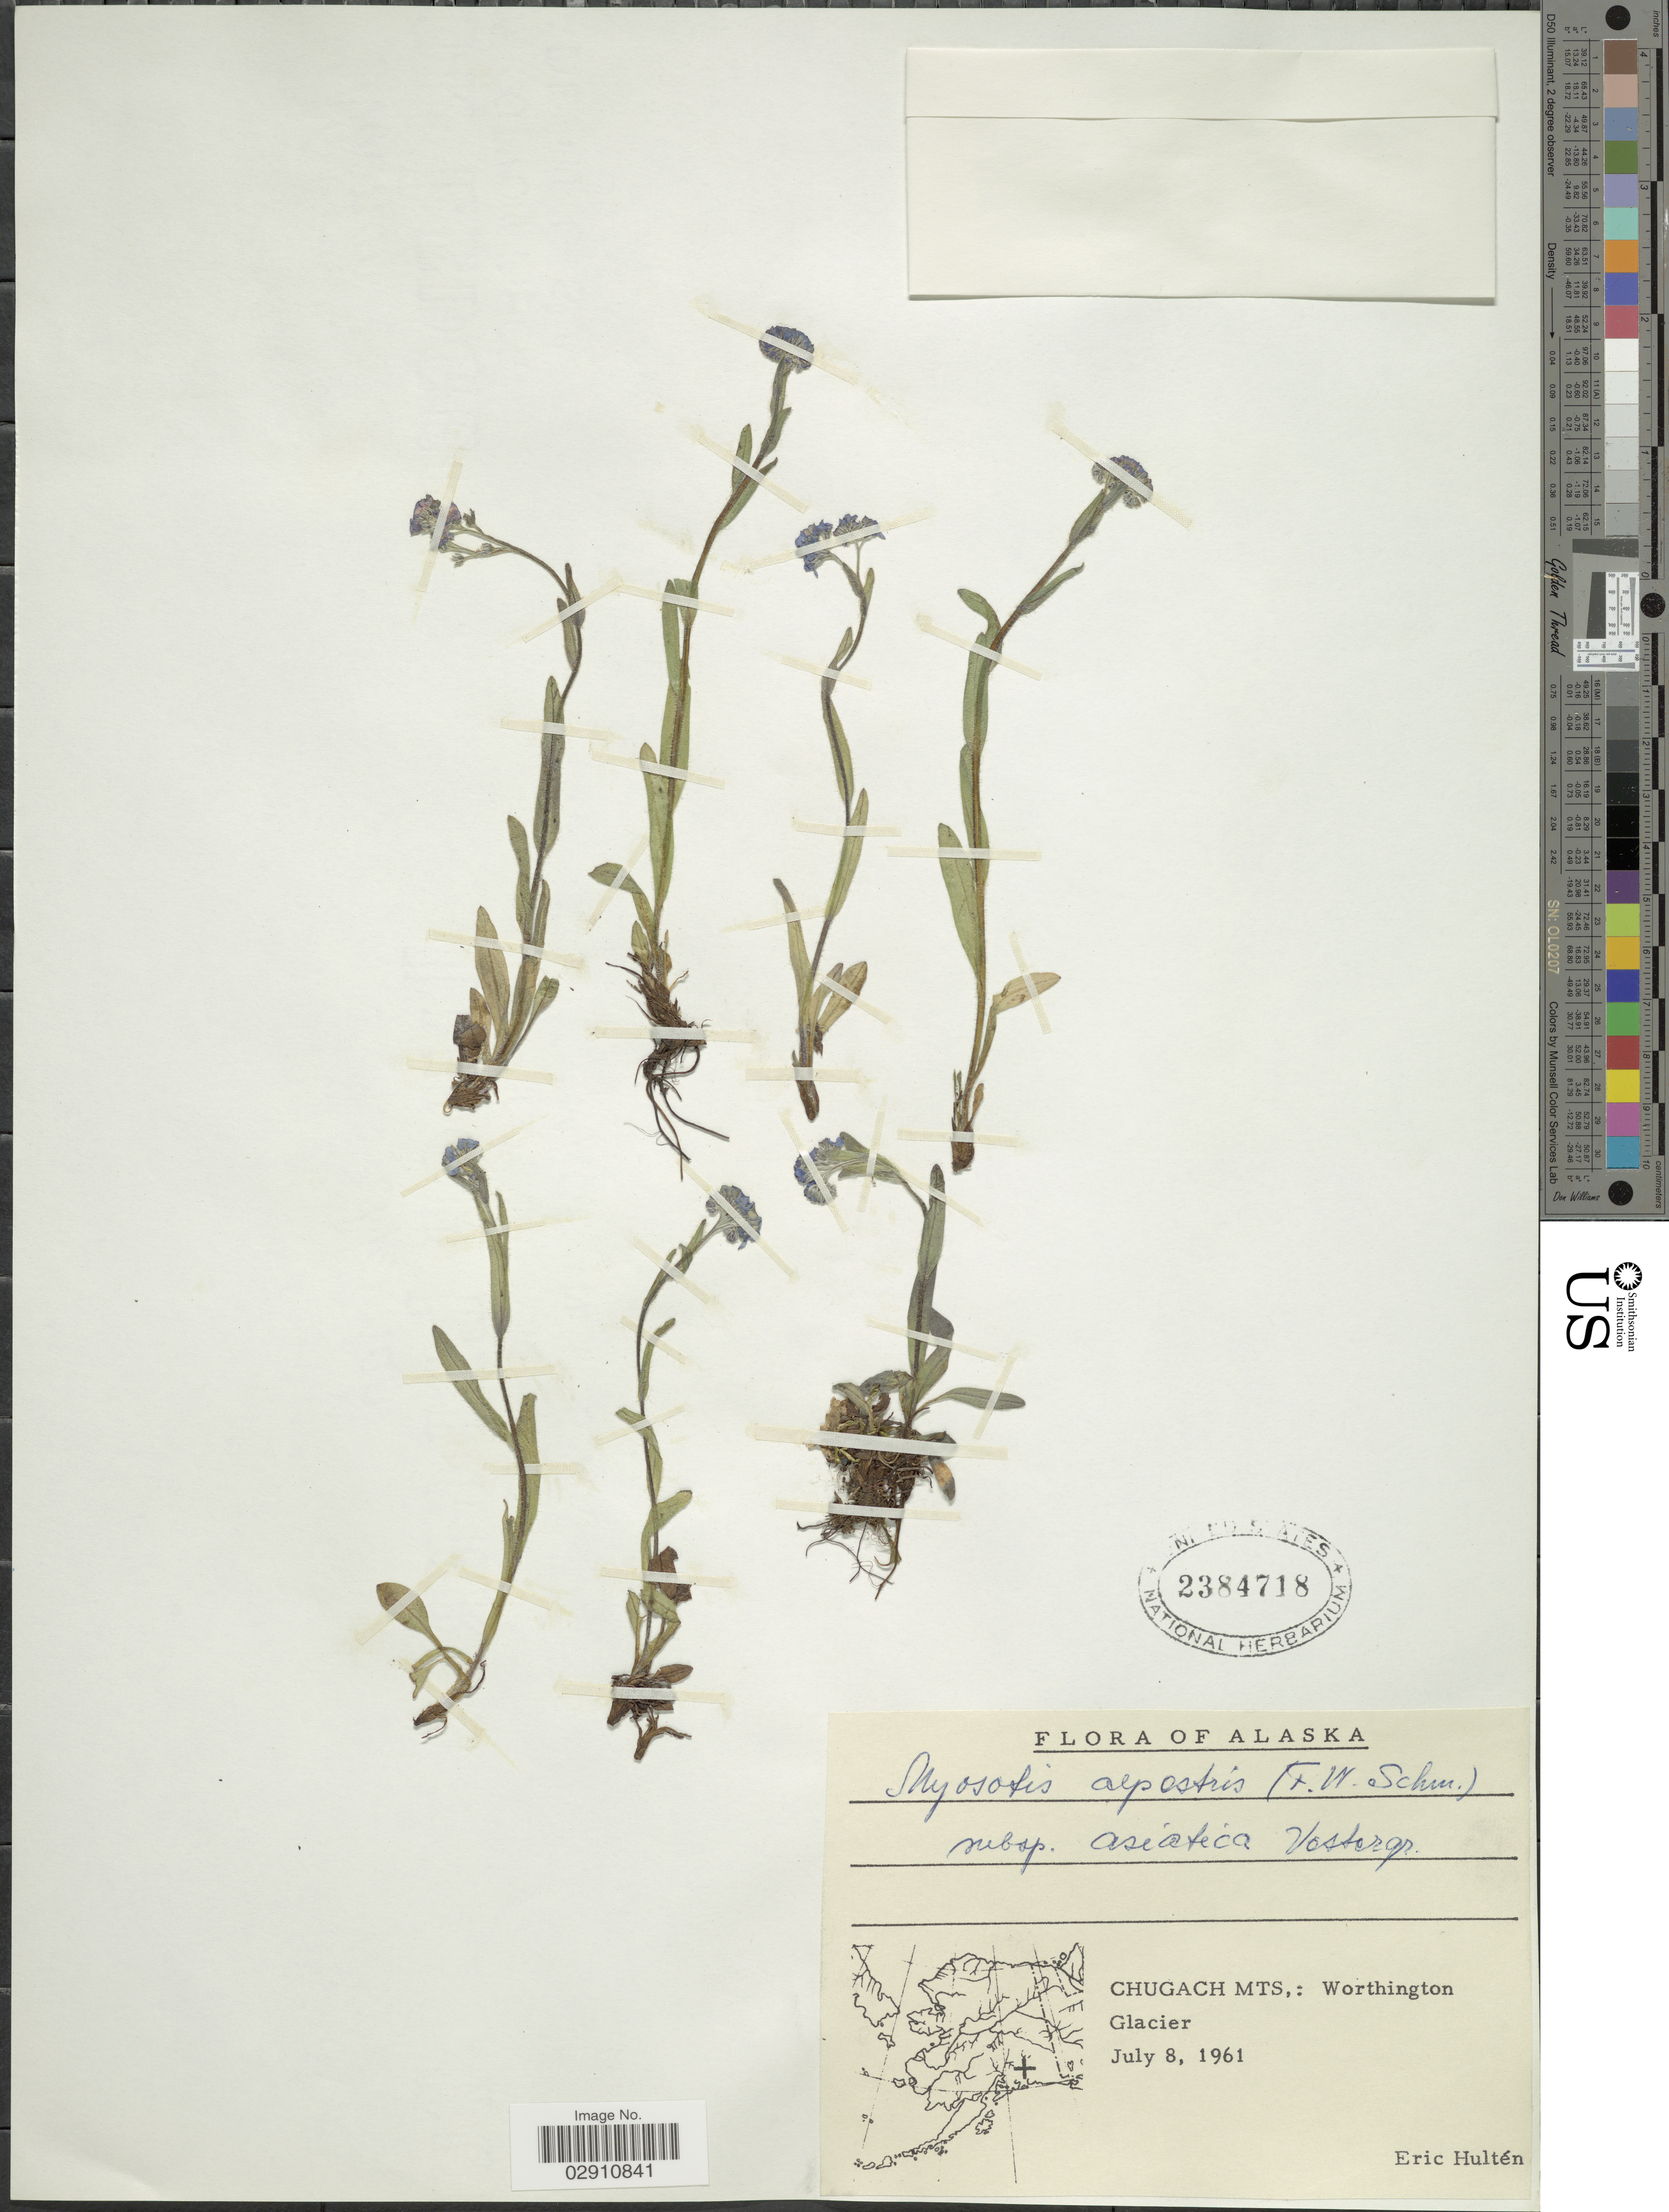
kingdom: Plantae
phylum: Tracheophyta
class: Magnoliopsida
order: Boraginales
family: Boraginaceae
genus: Myosotis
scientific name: Myosotis alpestris subsp. asiatica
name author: Vestergr.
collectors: E. G. Hultén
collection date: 1961-07-08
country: United States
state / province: Alaska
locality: Chugach Mts.: Worthington Glacier.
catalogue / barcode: US 2384718